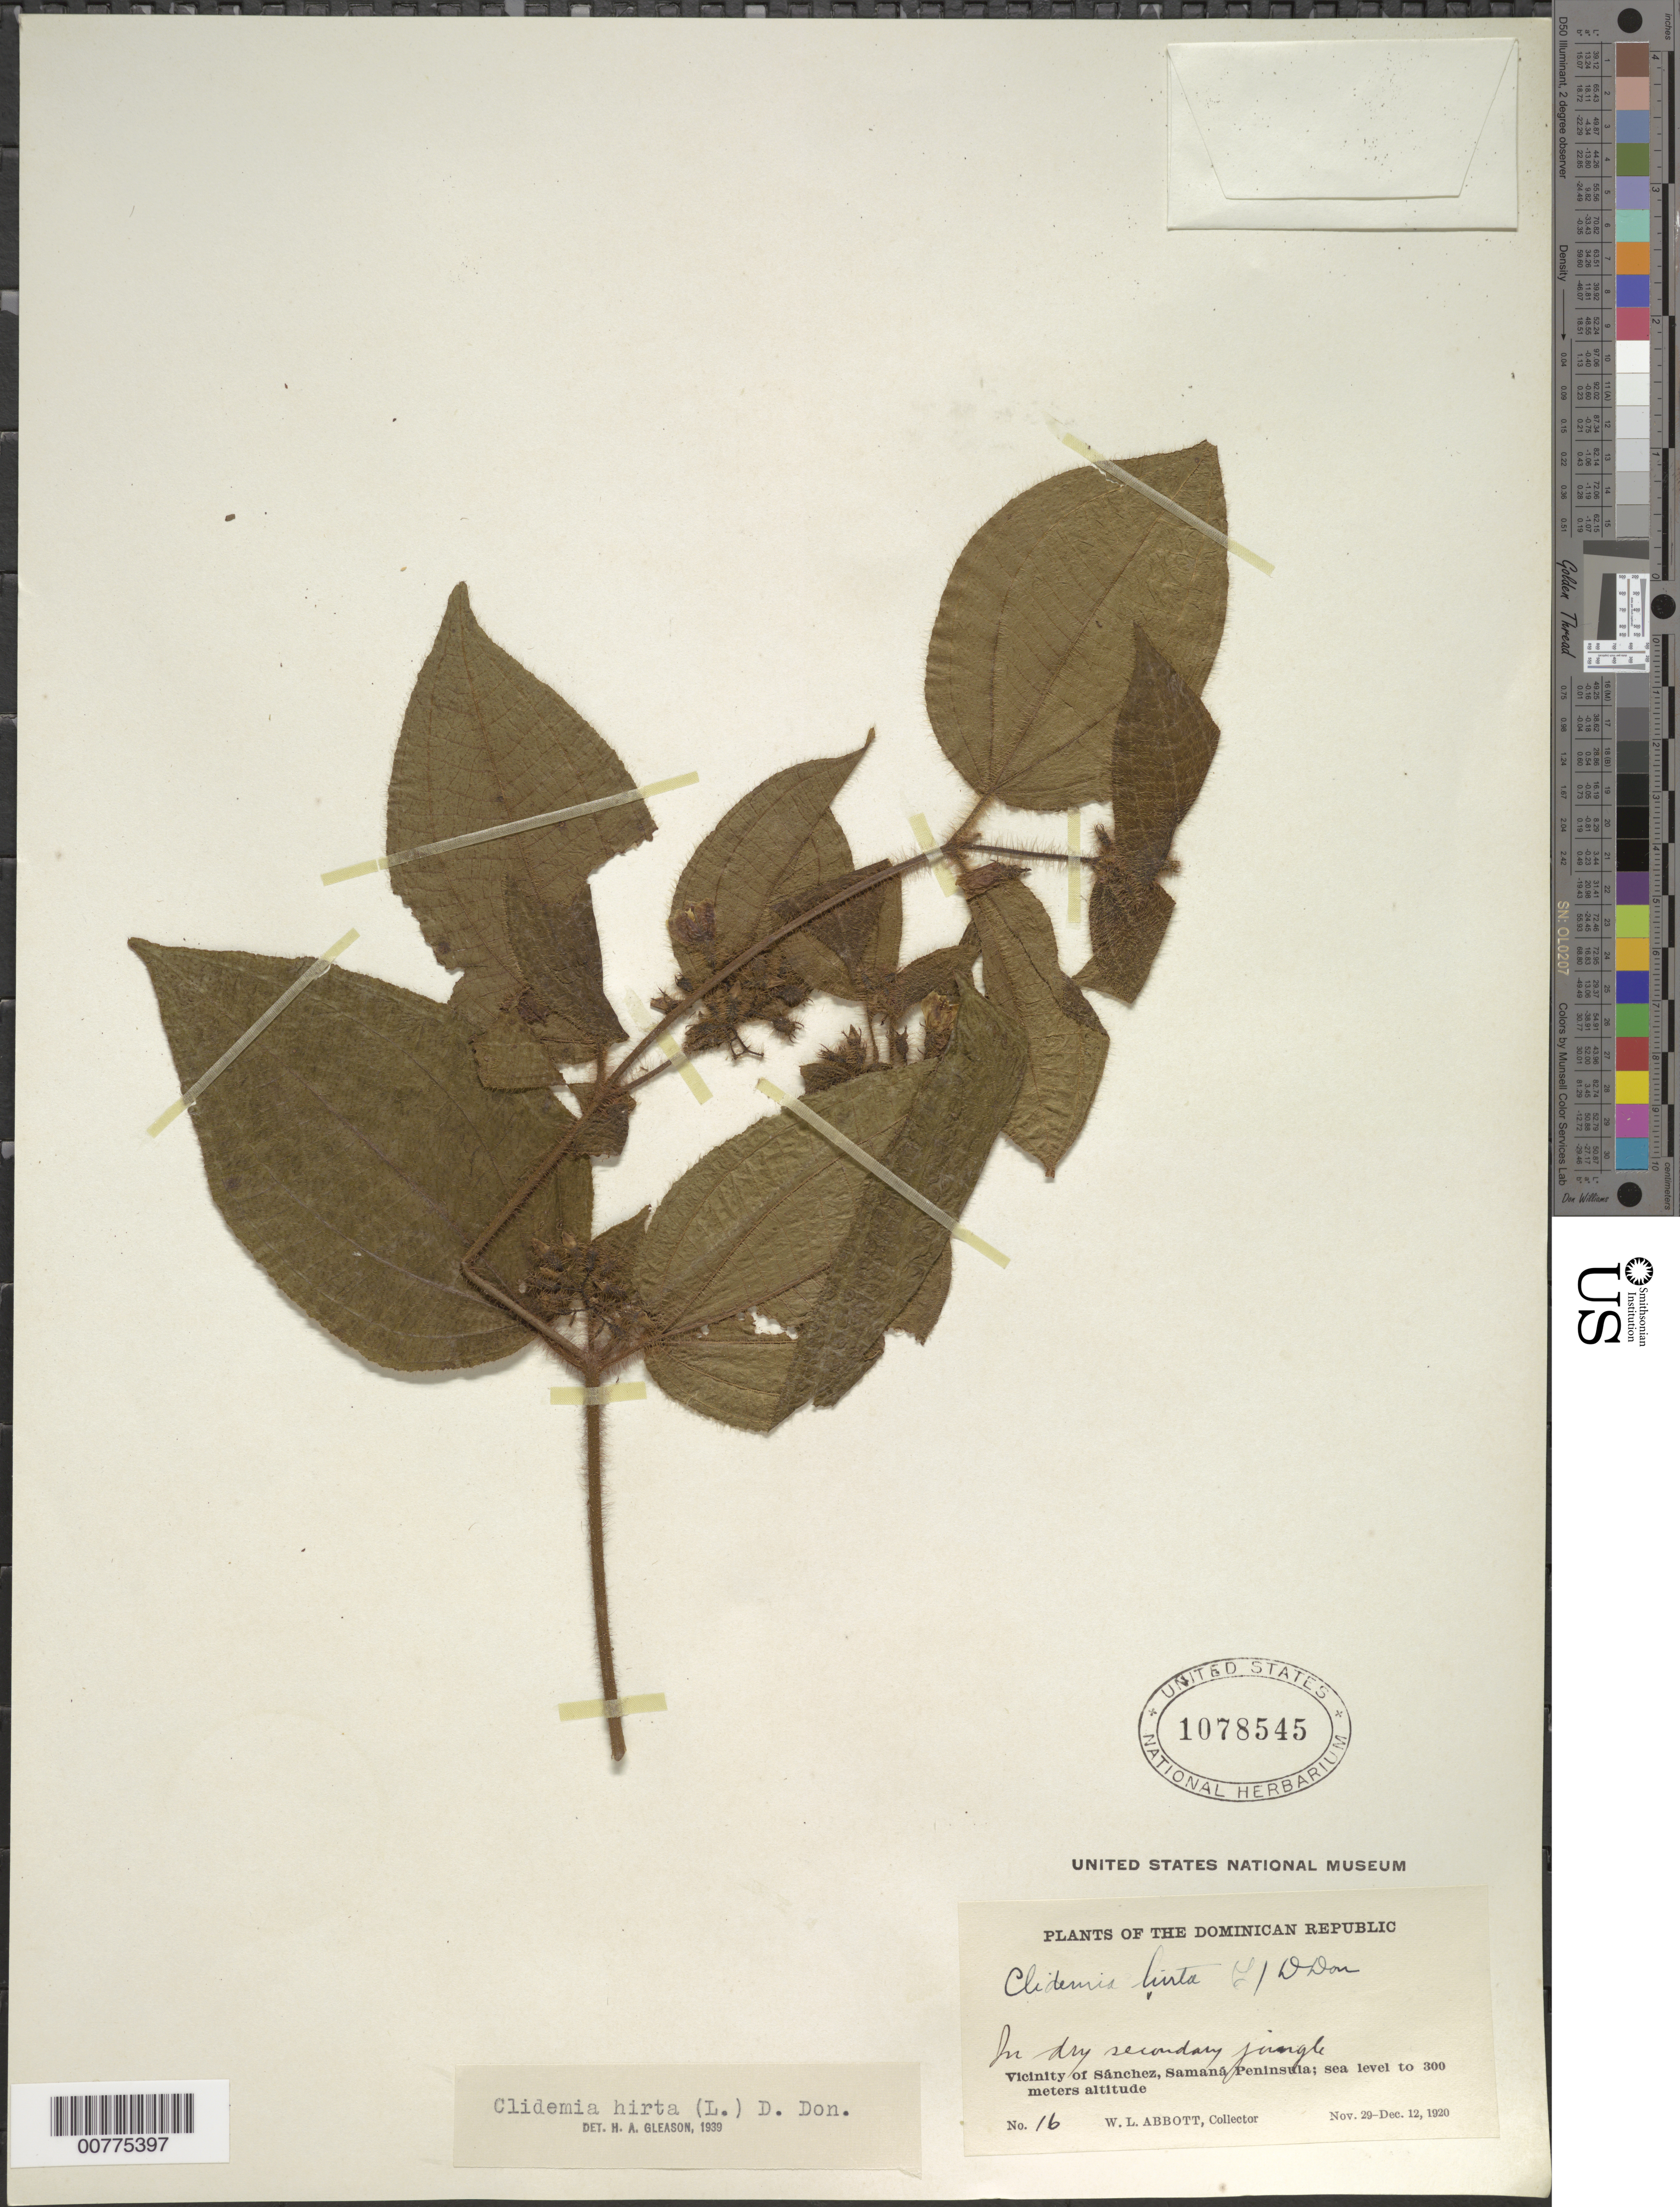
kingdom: Plantae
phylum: Tracheophyta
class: Magnoliopsida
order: Myrtales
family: Melastomataceae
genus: Clidemia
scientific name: Clidemia hirta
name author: (L.) D. Don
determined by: Gleason, H. A.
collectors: W. L. Abbott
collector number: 16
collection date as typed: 29 Dec 1920 to 12 Dec 1920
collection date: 1920-12-12/1920-12-29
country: Dominican Republic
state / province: Samana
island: Hispaniola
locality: Samaná Peninsula, vicinity of Sánchez.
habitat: In dry secondary jungle.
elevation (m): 0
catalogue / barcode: US 1078545